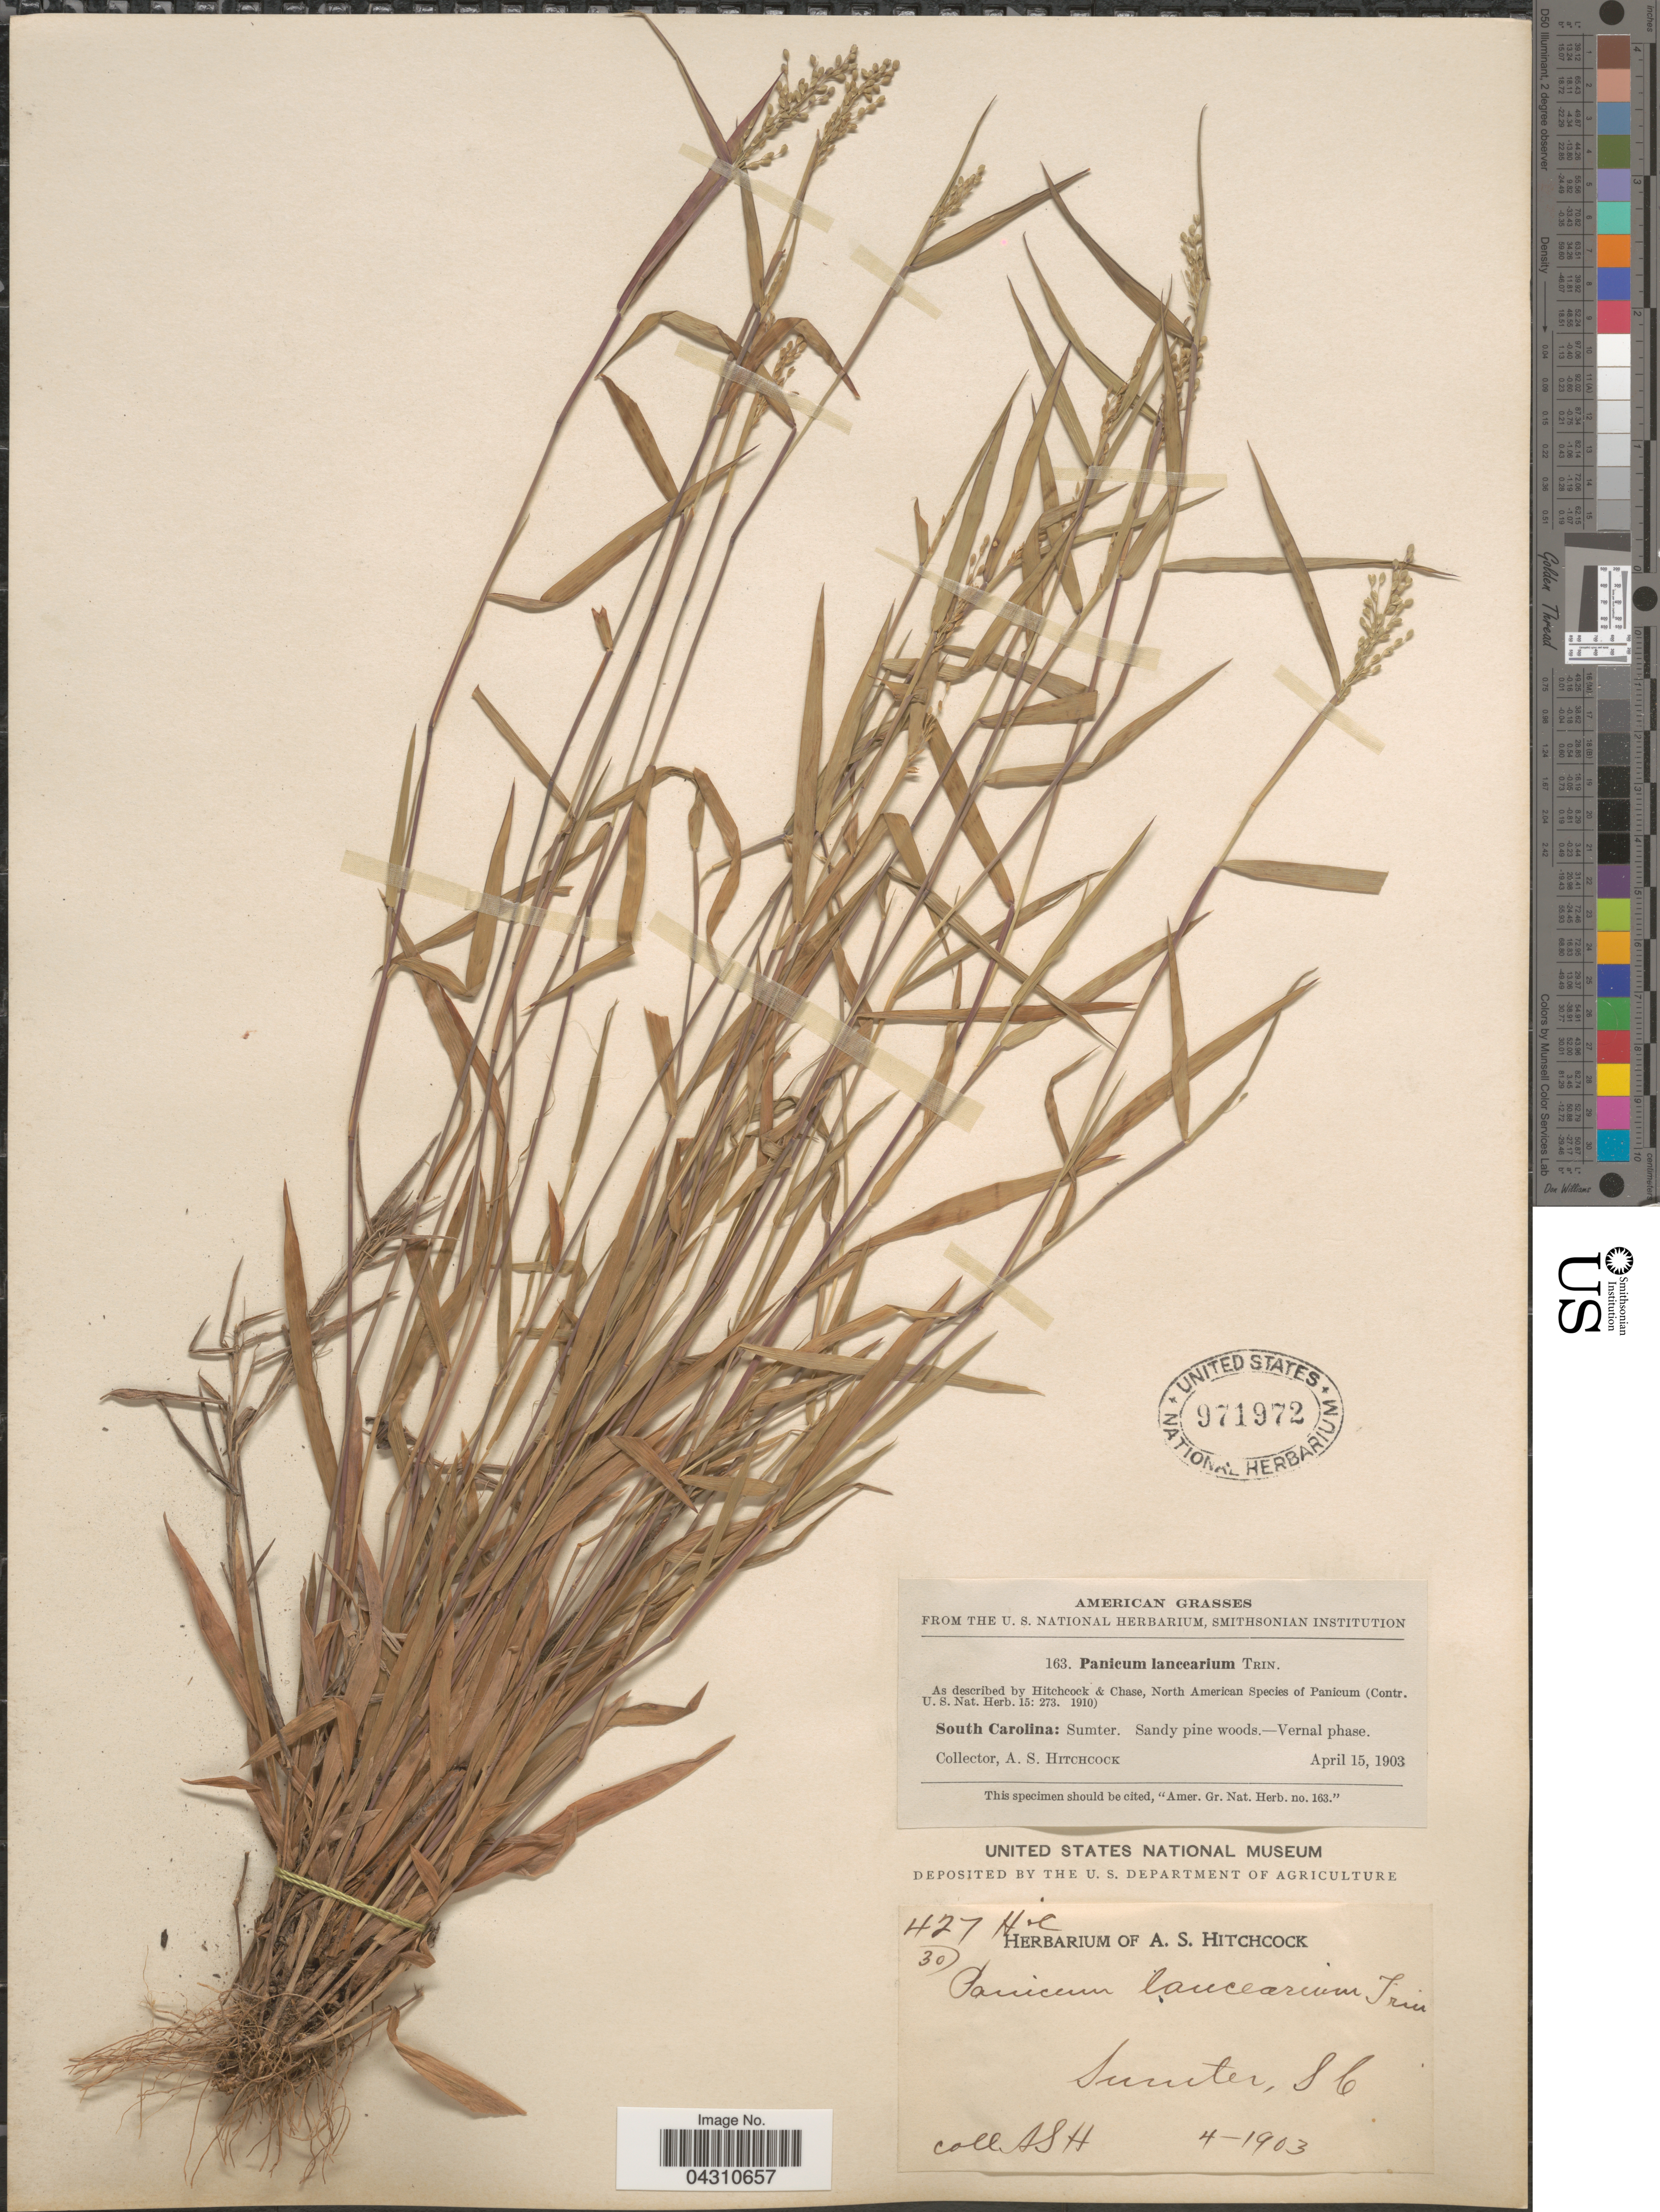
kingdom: Plantae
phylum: Tracheophyta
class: Liliopsida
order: Poales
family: Poaceae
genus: Dichanthelium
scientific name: Dichanthelium portoricense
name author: (Desv. ex Ham.) B.F. Hansen & Wunderlin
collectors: A. S. Hitchcock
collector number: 163/427/30?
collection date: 1903-04-15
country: United States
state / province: South Carolina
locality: Sumter. Sandy pine woods.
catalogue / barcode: US 971972